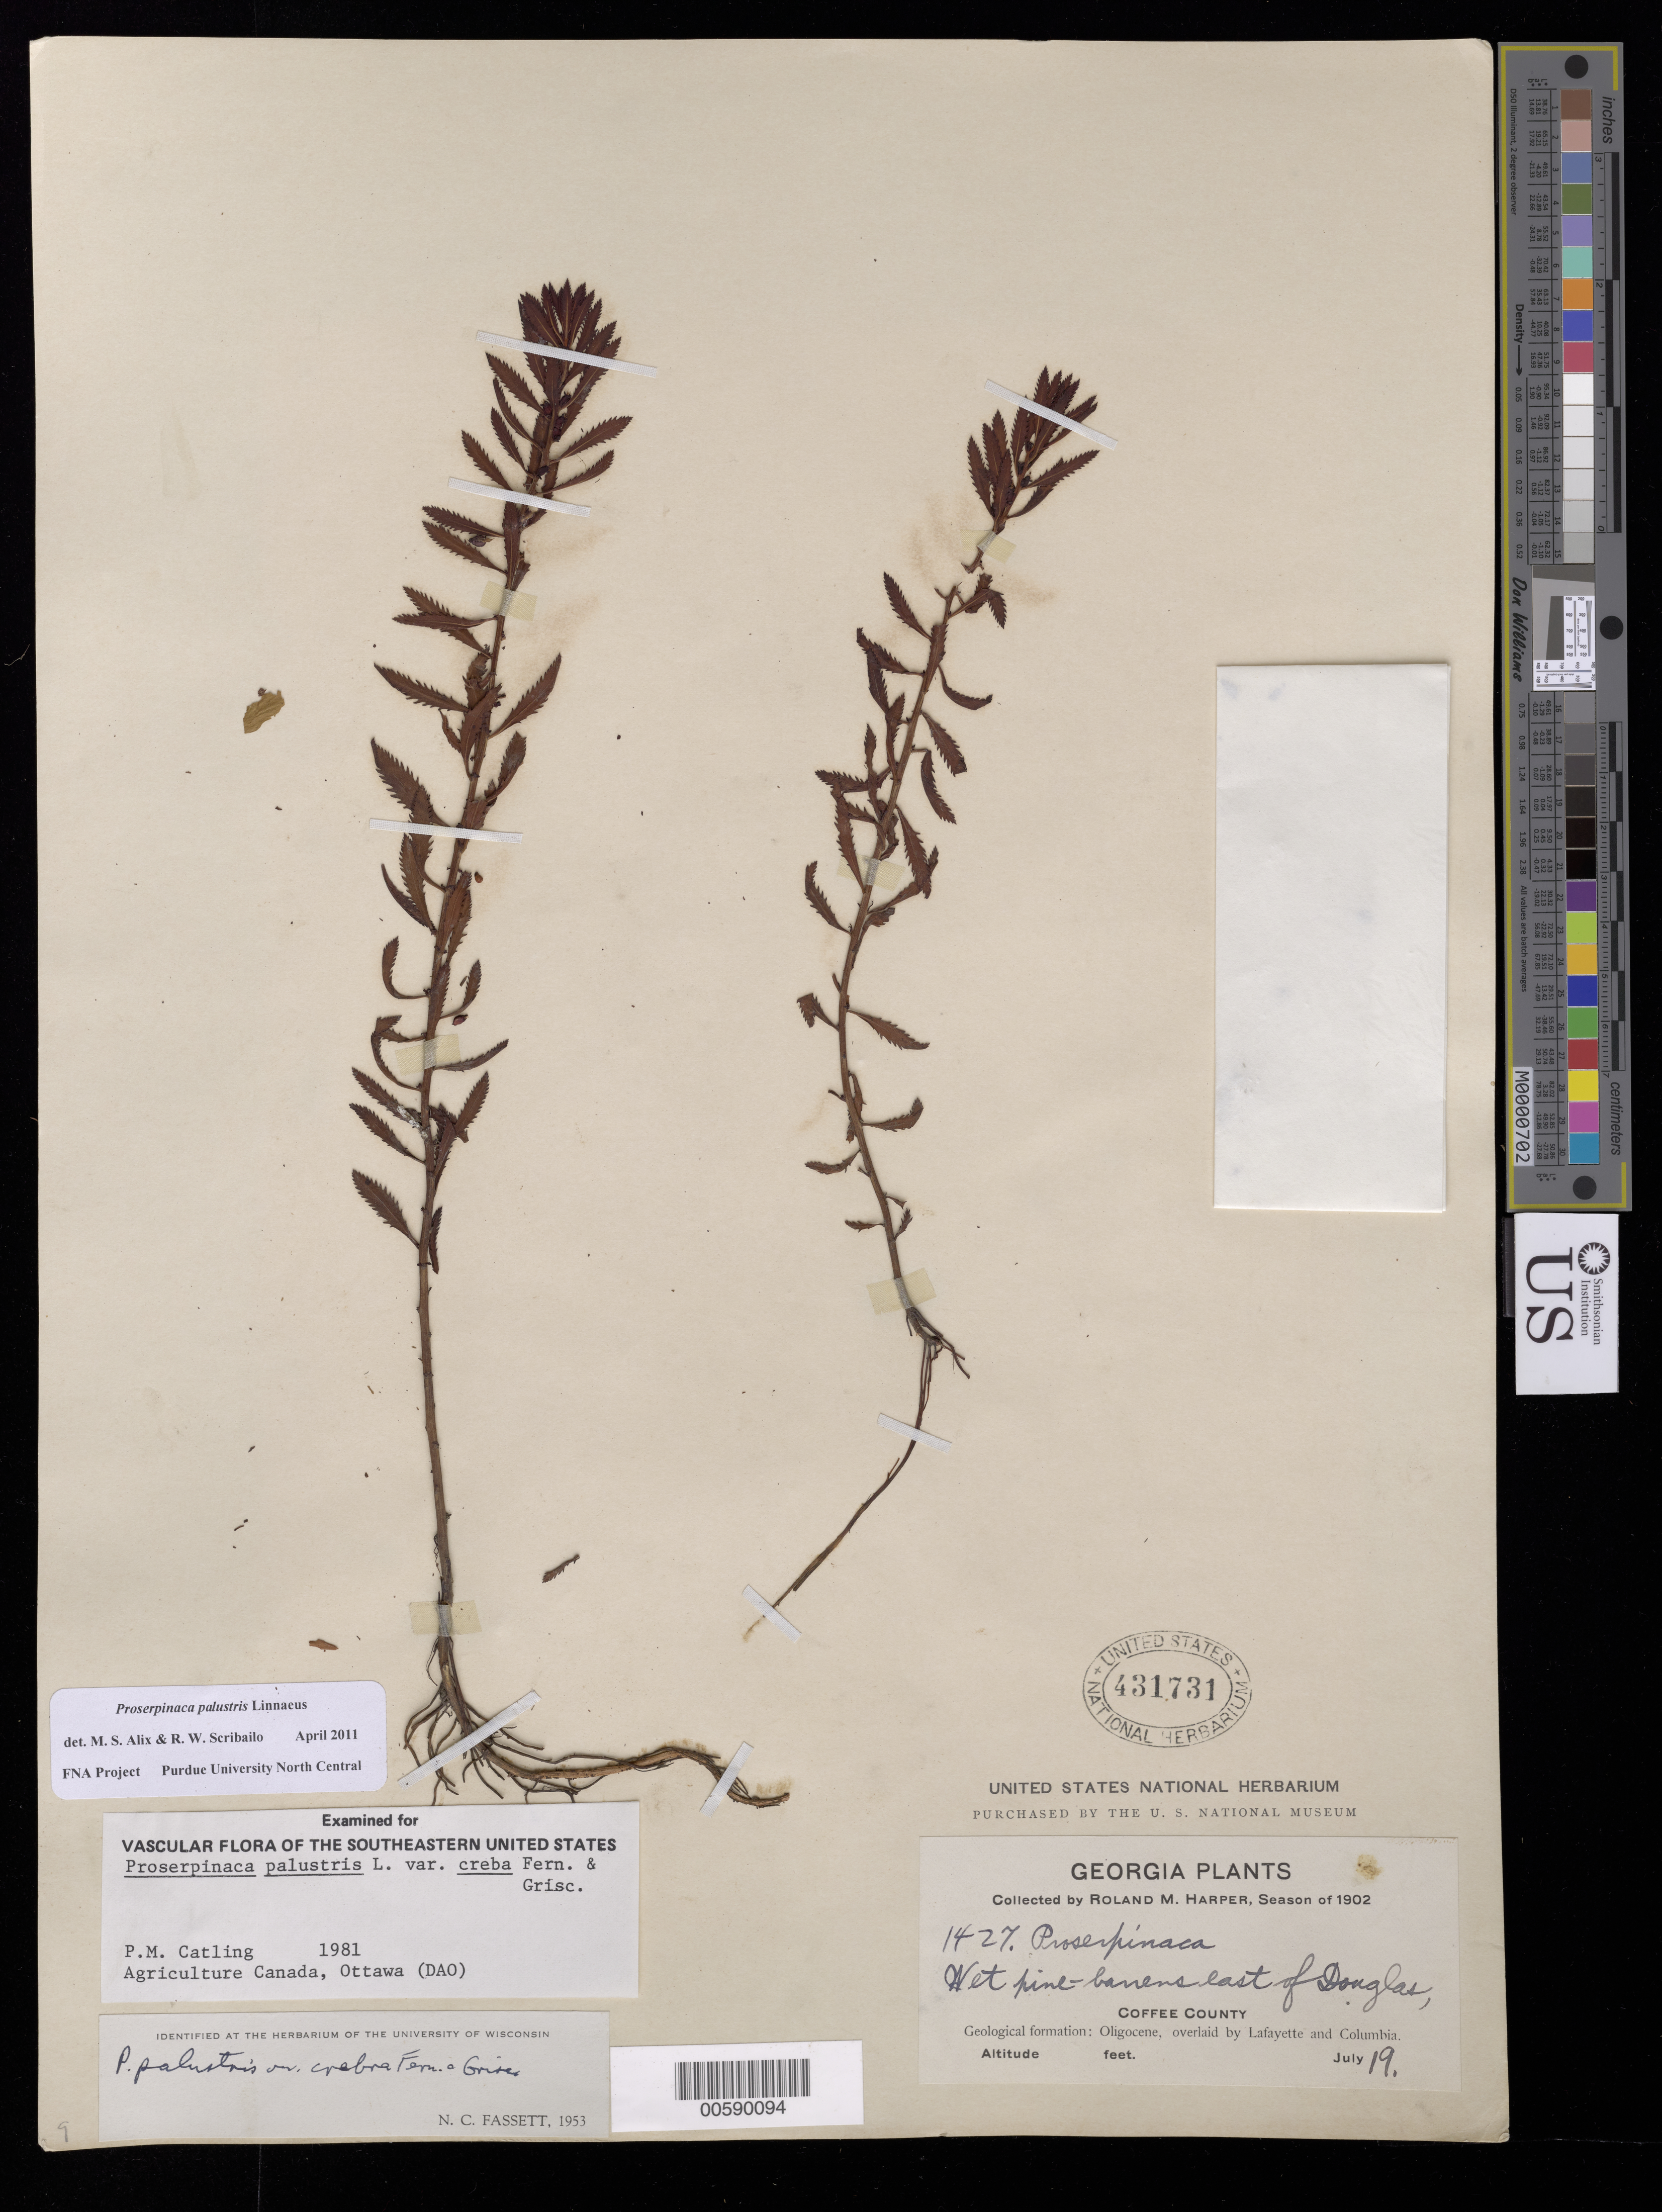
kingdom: Plantae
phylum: Tracheophyta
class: Magnoliopsida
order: Saxifragales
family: Haloragaceae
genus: Proserpinaca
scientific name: Proserpinaca palustris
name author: L.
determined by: Scribailo, R. W.; Alix, M. S.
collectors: R. M. Harper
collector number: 1427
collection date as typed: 19 Jul 1902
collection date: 1902-07-19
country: United States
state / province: Georgia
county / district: Coffee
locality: E of Douglas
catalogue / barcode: US 431731